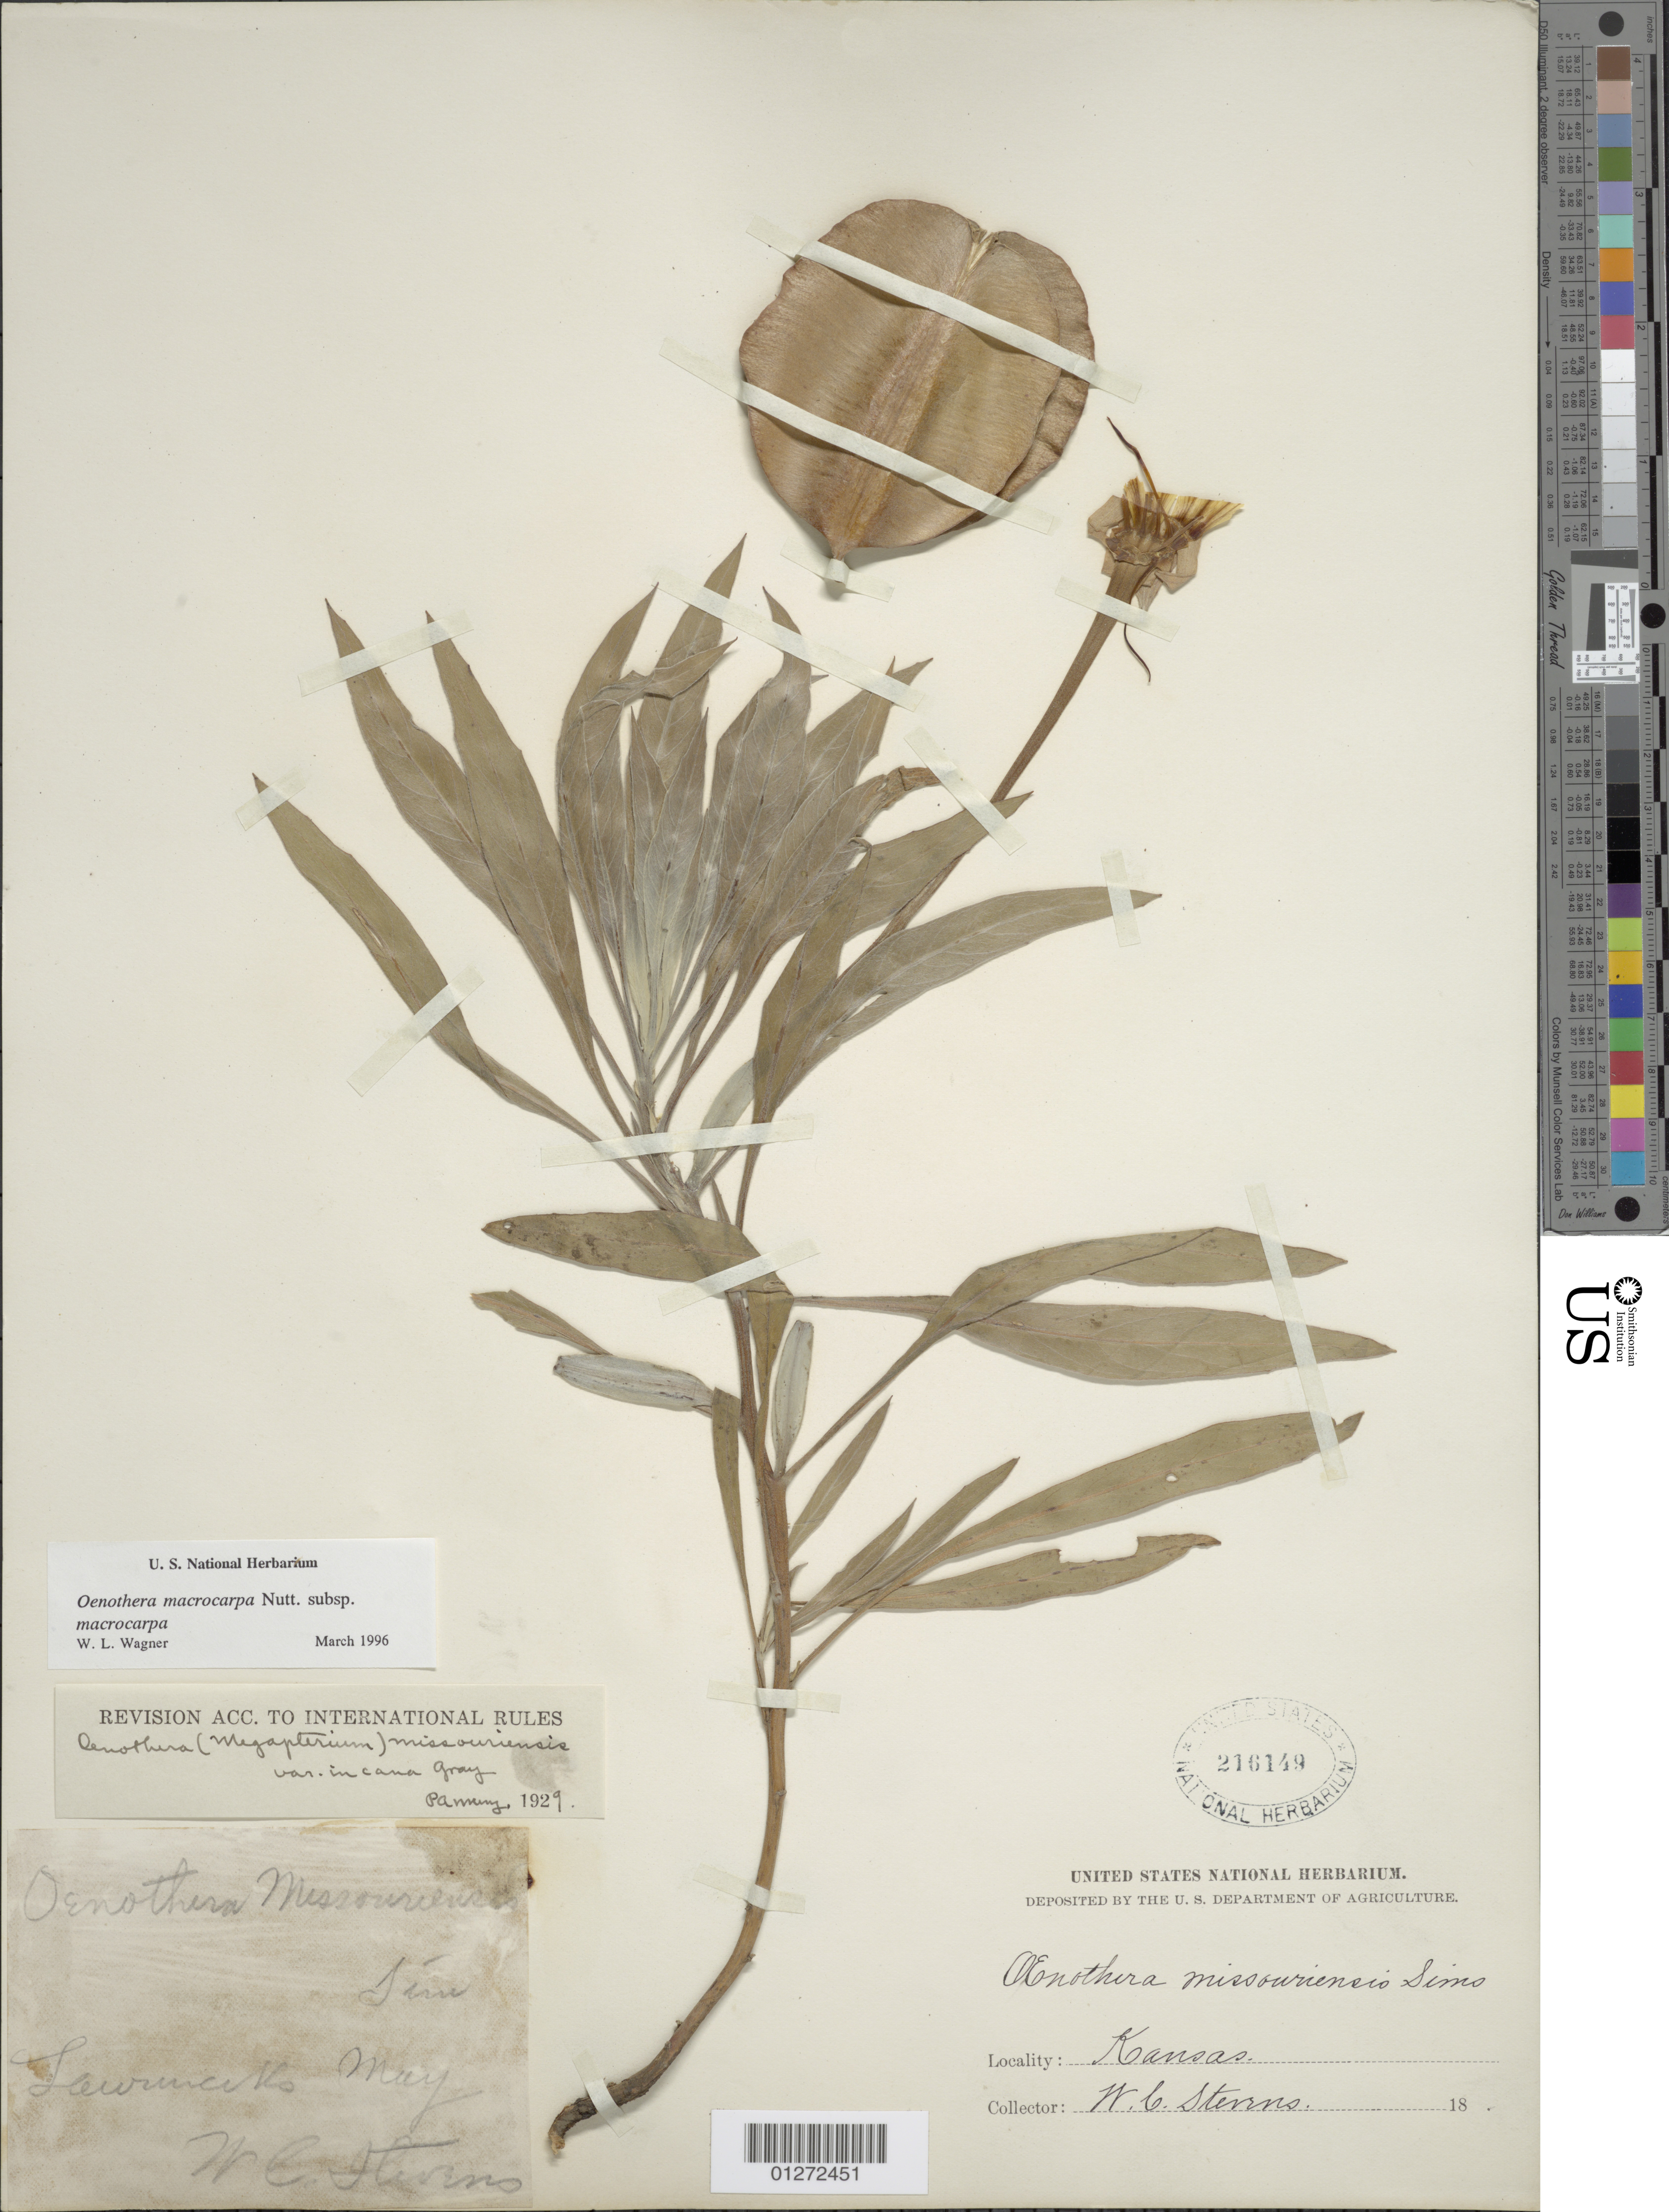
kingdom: Plantae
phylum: Tracheophyta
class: Magnoliopsida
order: Myrtales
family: Onagraceae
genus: Oenothera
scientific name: Oenothera macrocarpa subsp. macrocarpa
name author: Nutt.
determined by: Wagner, W. L., (BOT), Smithsonian Institution - National Museum of Natural History (UNITED STATES)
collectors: W. C. Stevens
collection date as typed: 18--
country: United States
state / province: Kansas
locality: Lawrence, Ks.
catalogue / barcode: US 216149